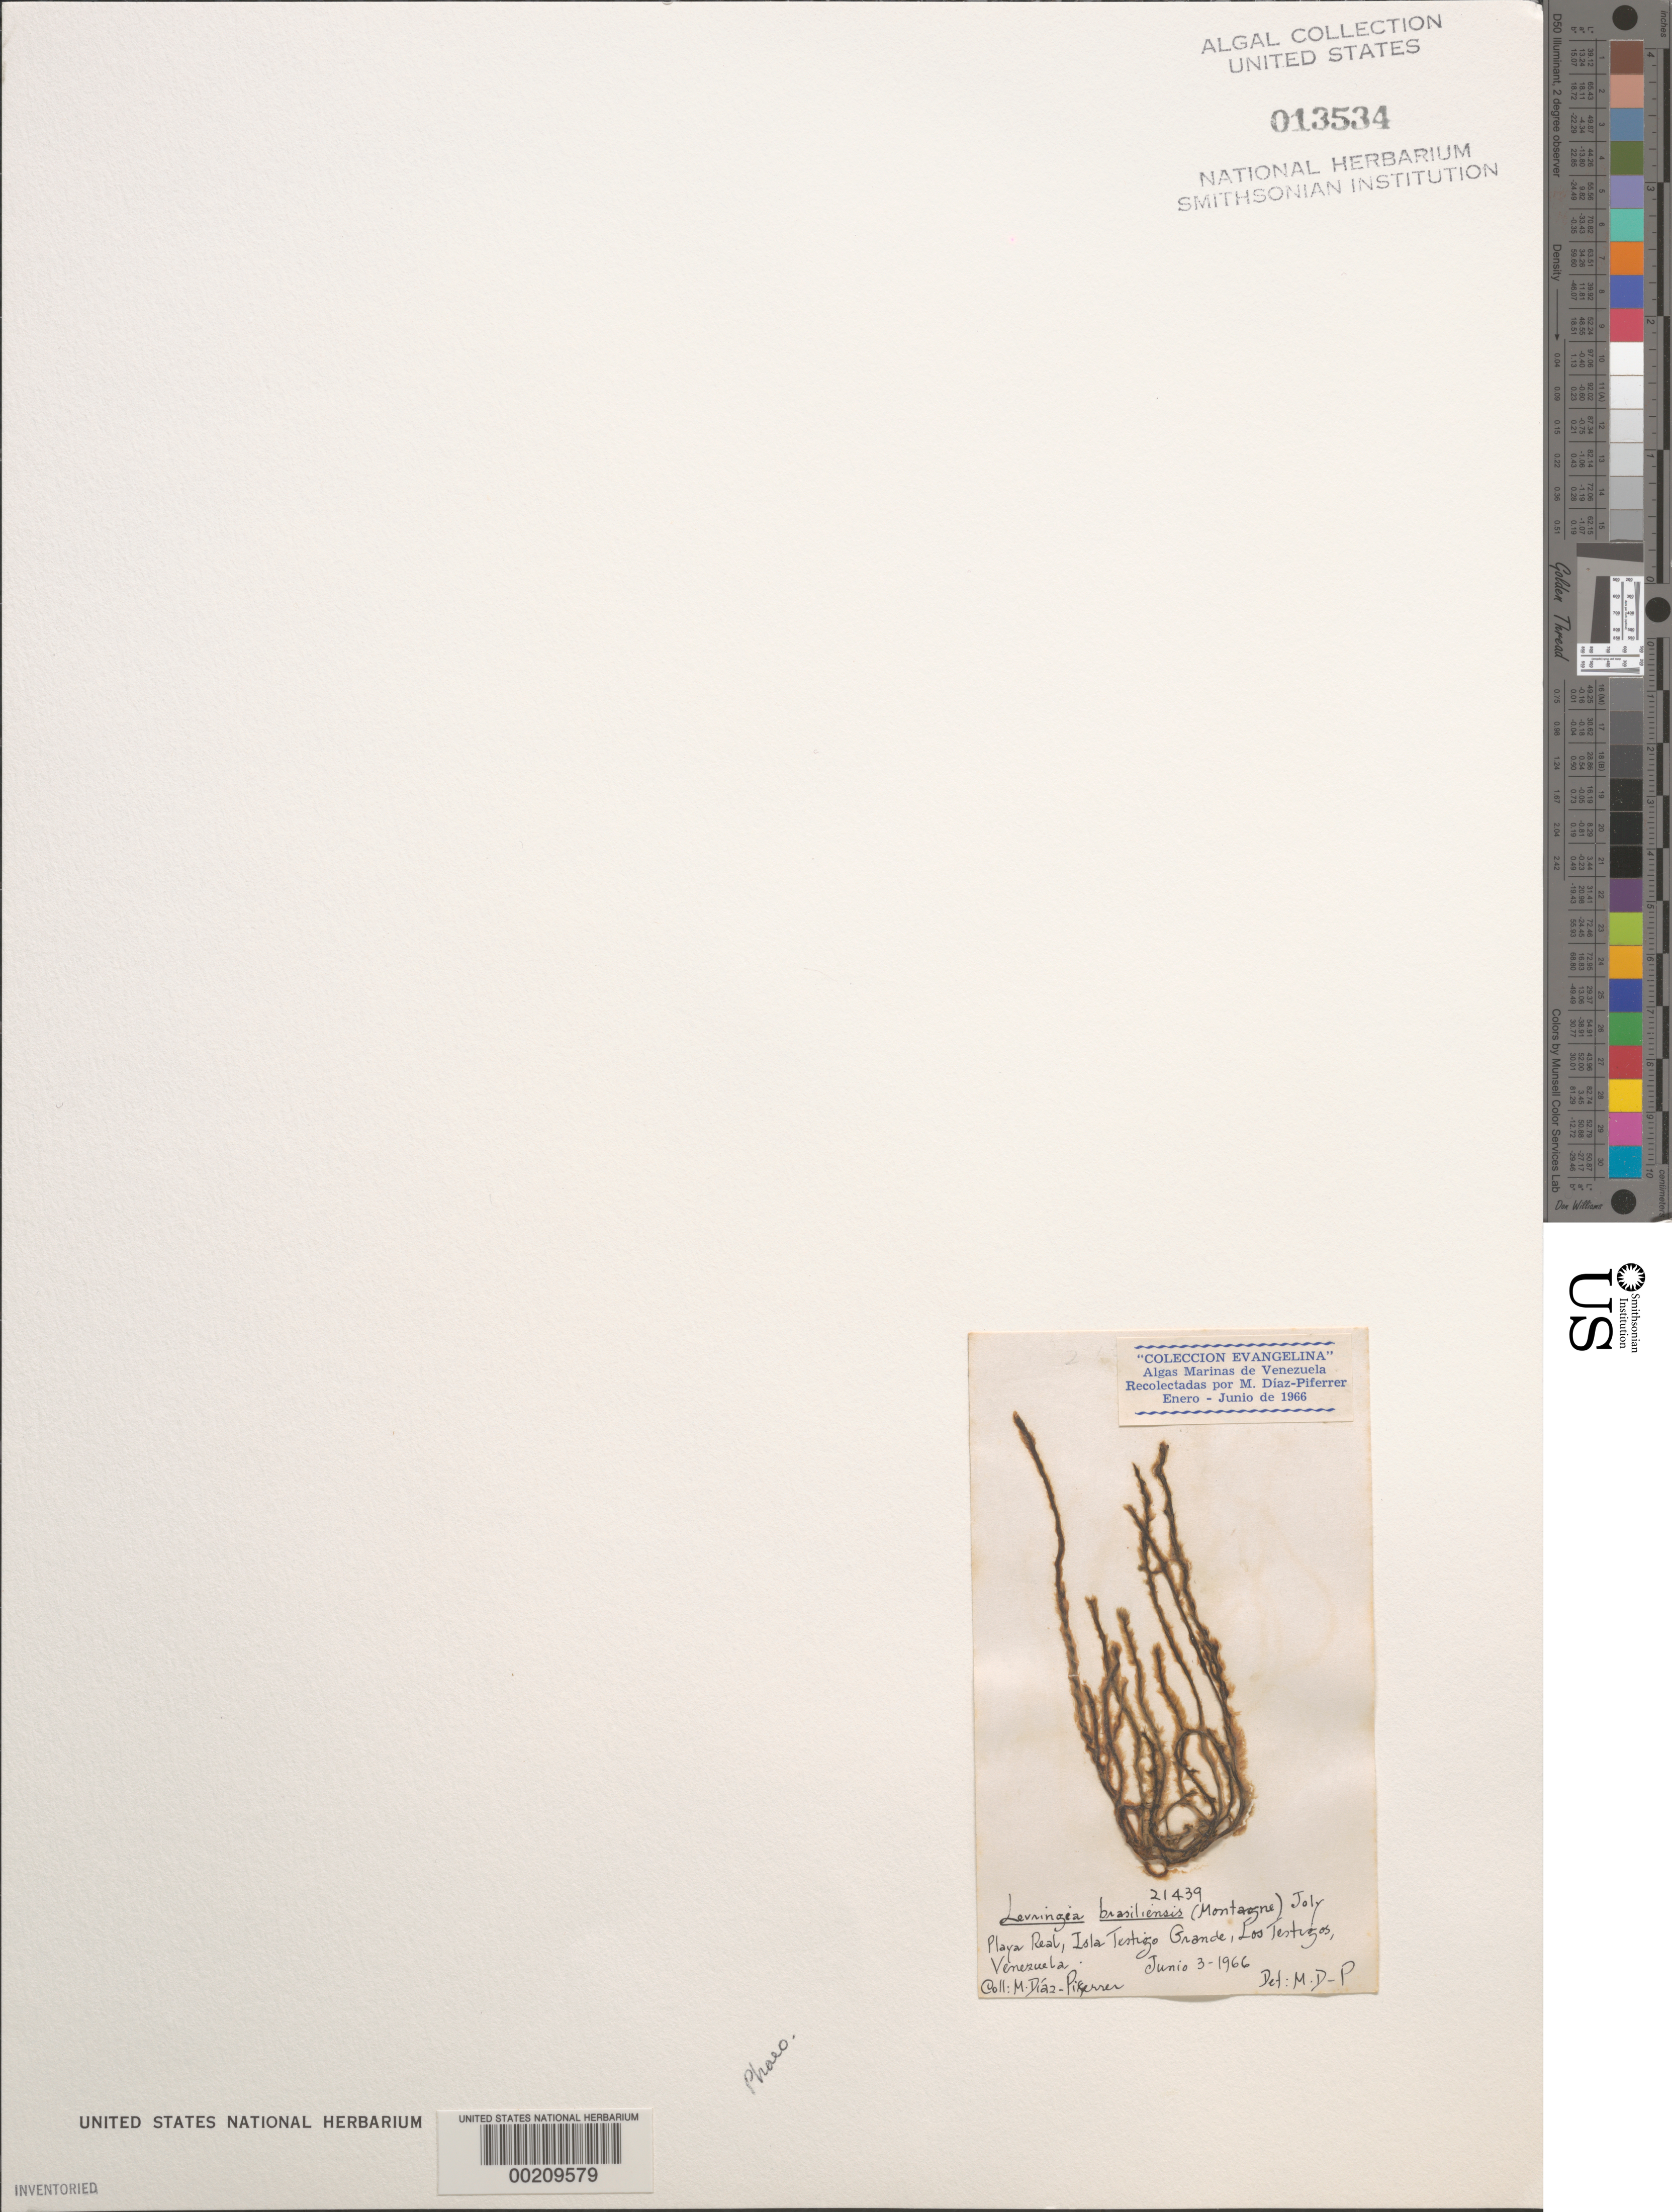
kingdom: Chromista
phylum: Ochrophyta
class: Phaeophyceae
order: Ectocarpales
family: Chordariaceae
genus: Levringia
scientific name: Levringia brasiliensis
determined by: Diaz-Piferrer, M.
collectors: M. Diaz-Piferrer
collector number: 21439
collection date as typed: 03 Jun 1966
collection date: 1966-06-03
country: Venezuela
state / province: Dependencias Federales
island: Isla Testigo Grande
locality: Playa Real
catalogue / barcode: US 13534